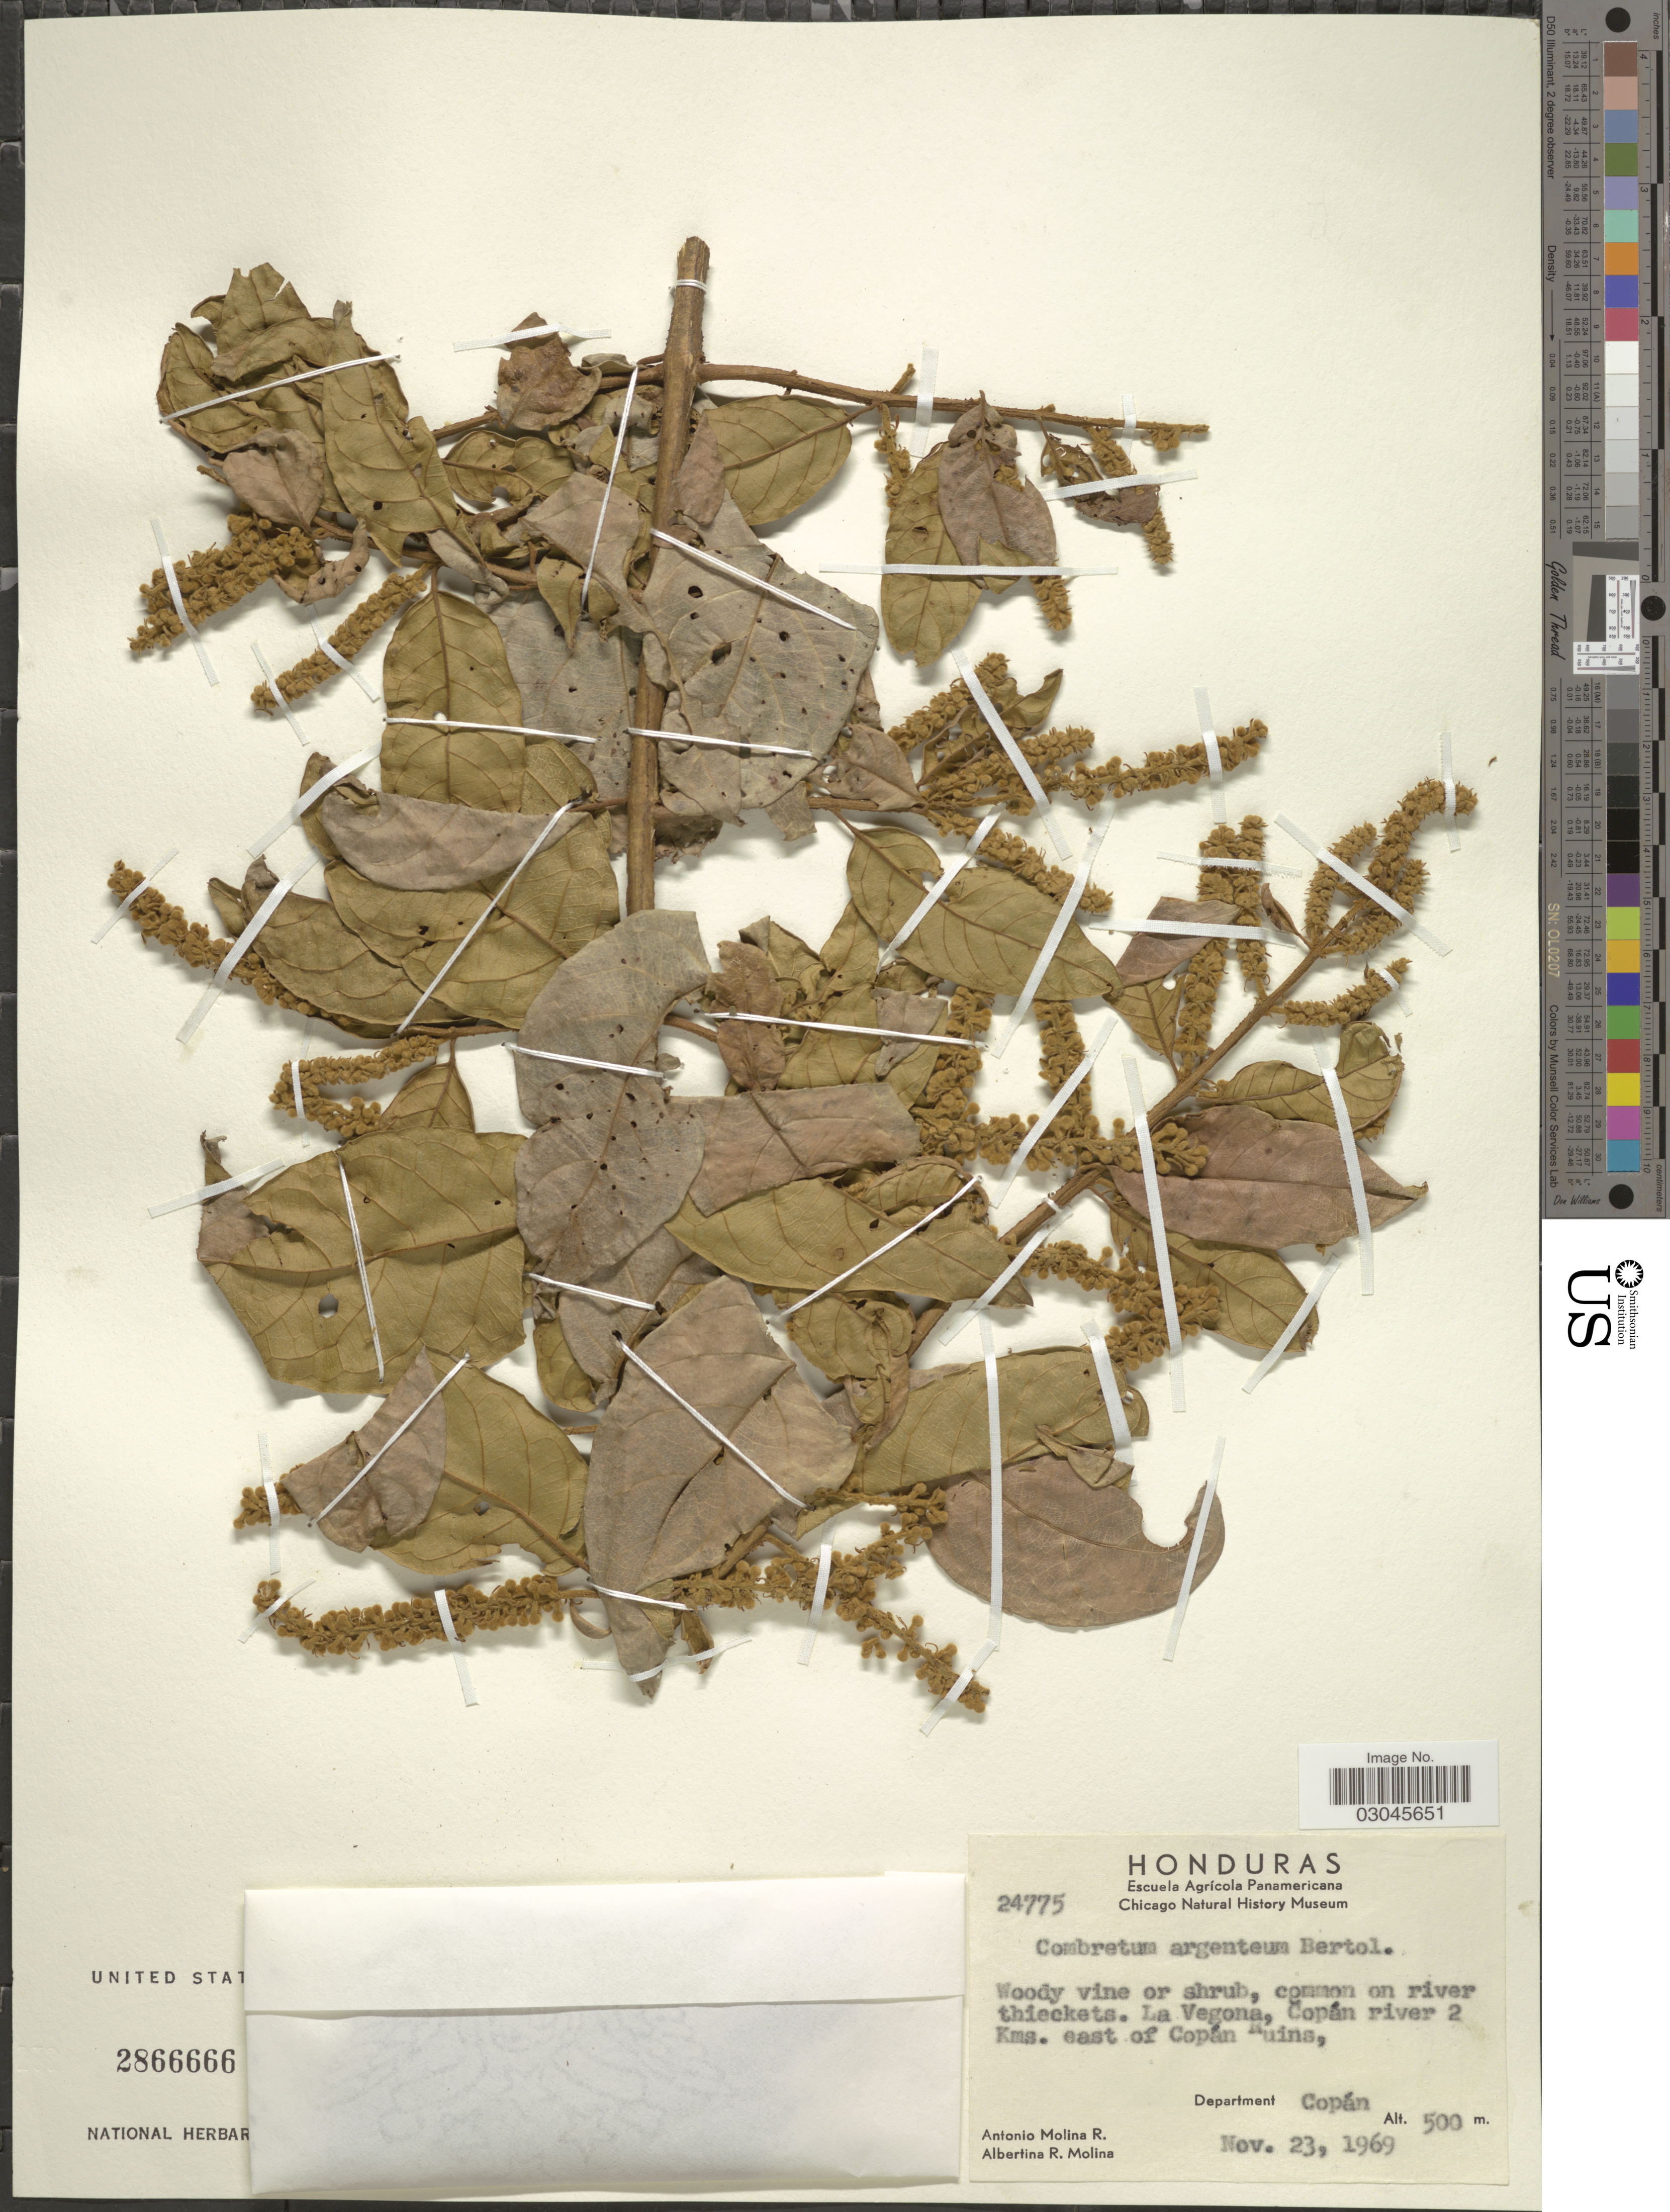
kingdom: Plantae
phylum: Tracheophyta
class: Magnoliopsida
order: Myrtales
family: Combretaceae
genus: Combretum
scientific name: Combretum argenteum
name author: Bertol.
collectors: A. Molina R. & A. R. Molina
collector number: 24775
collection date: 1969-11-23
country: Honduras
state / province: Copán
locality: La Vegona, Copán river 2 Kms. east of Copán Ruins, Department Copán.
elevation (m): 500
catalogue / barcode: US 2866666